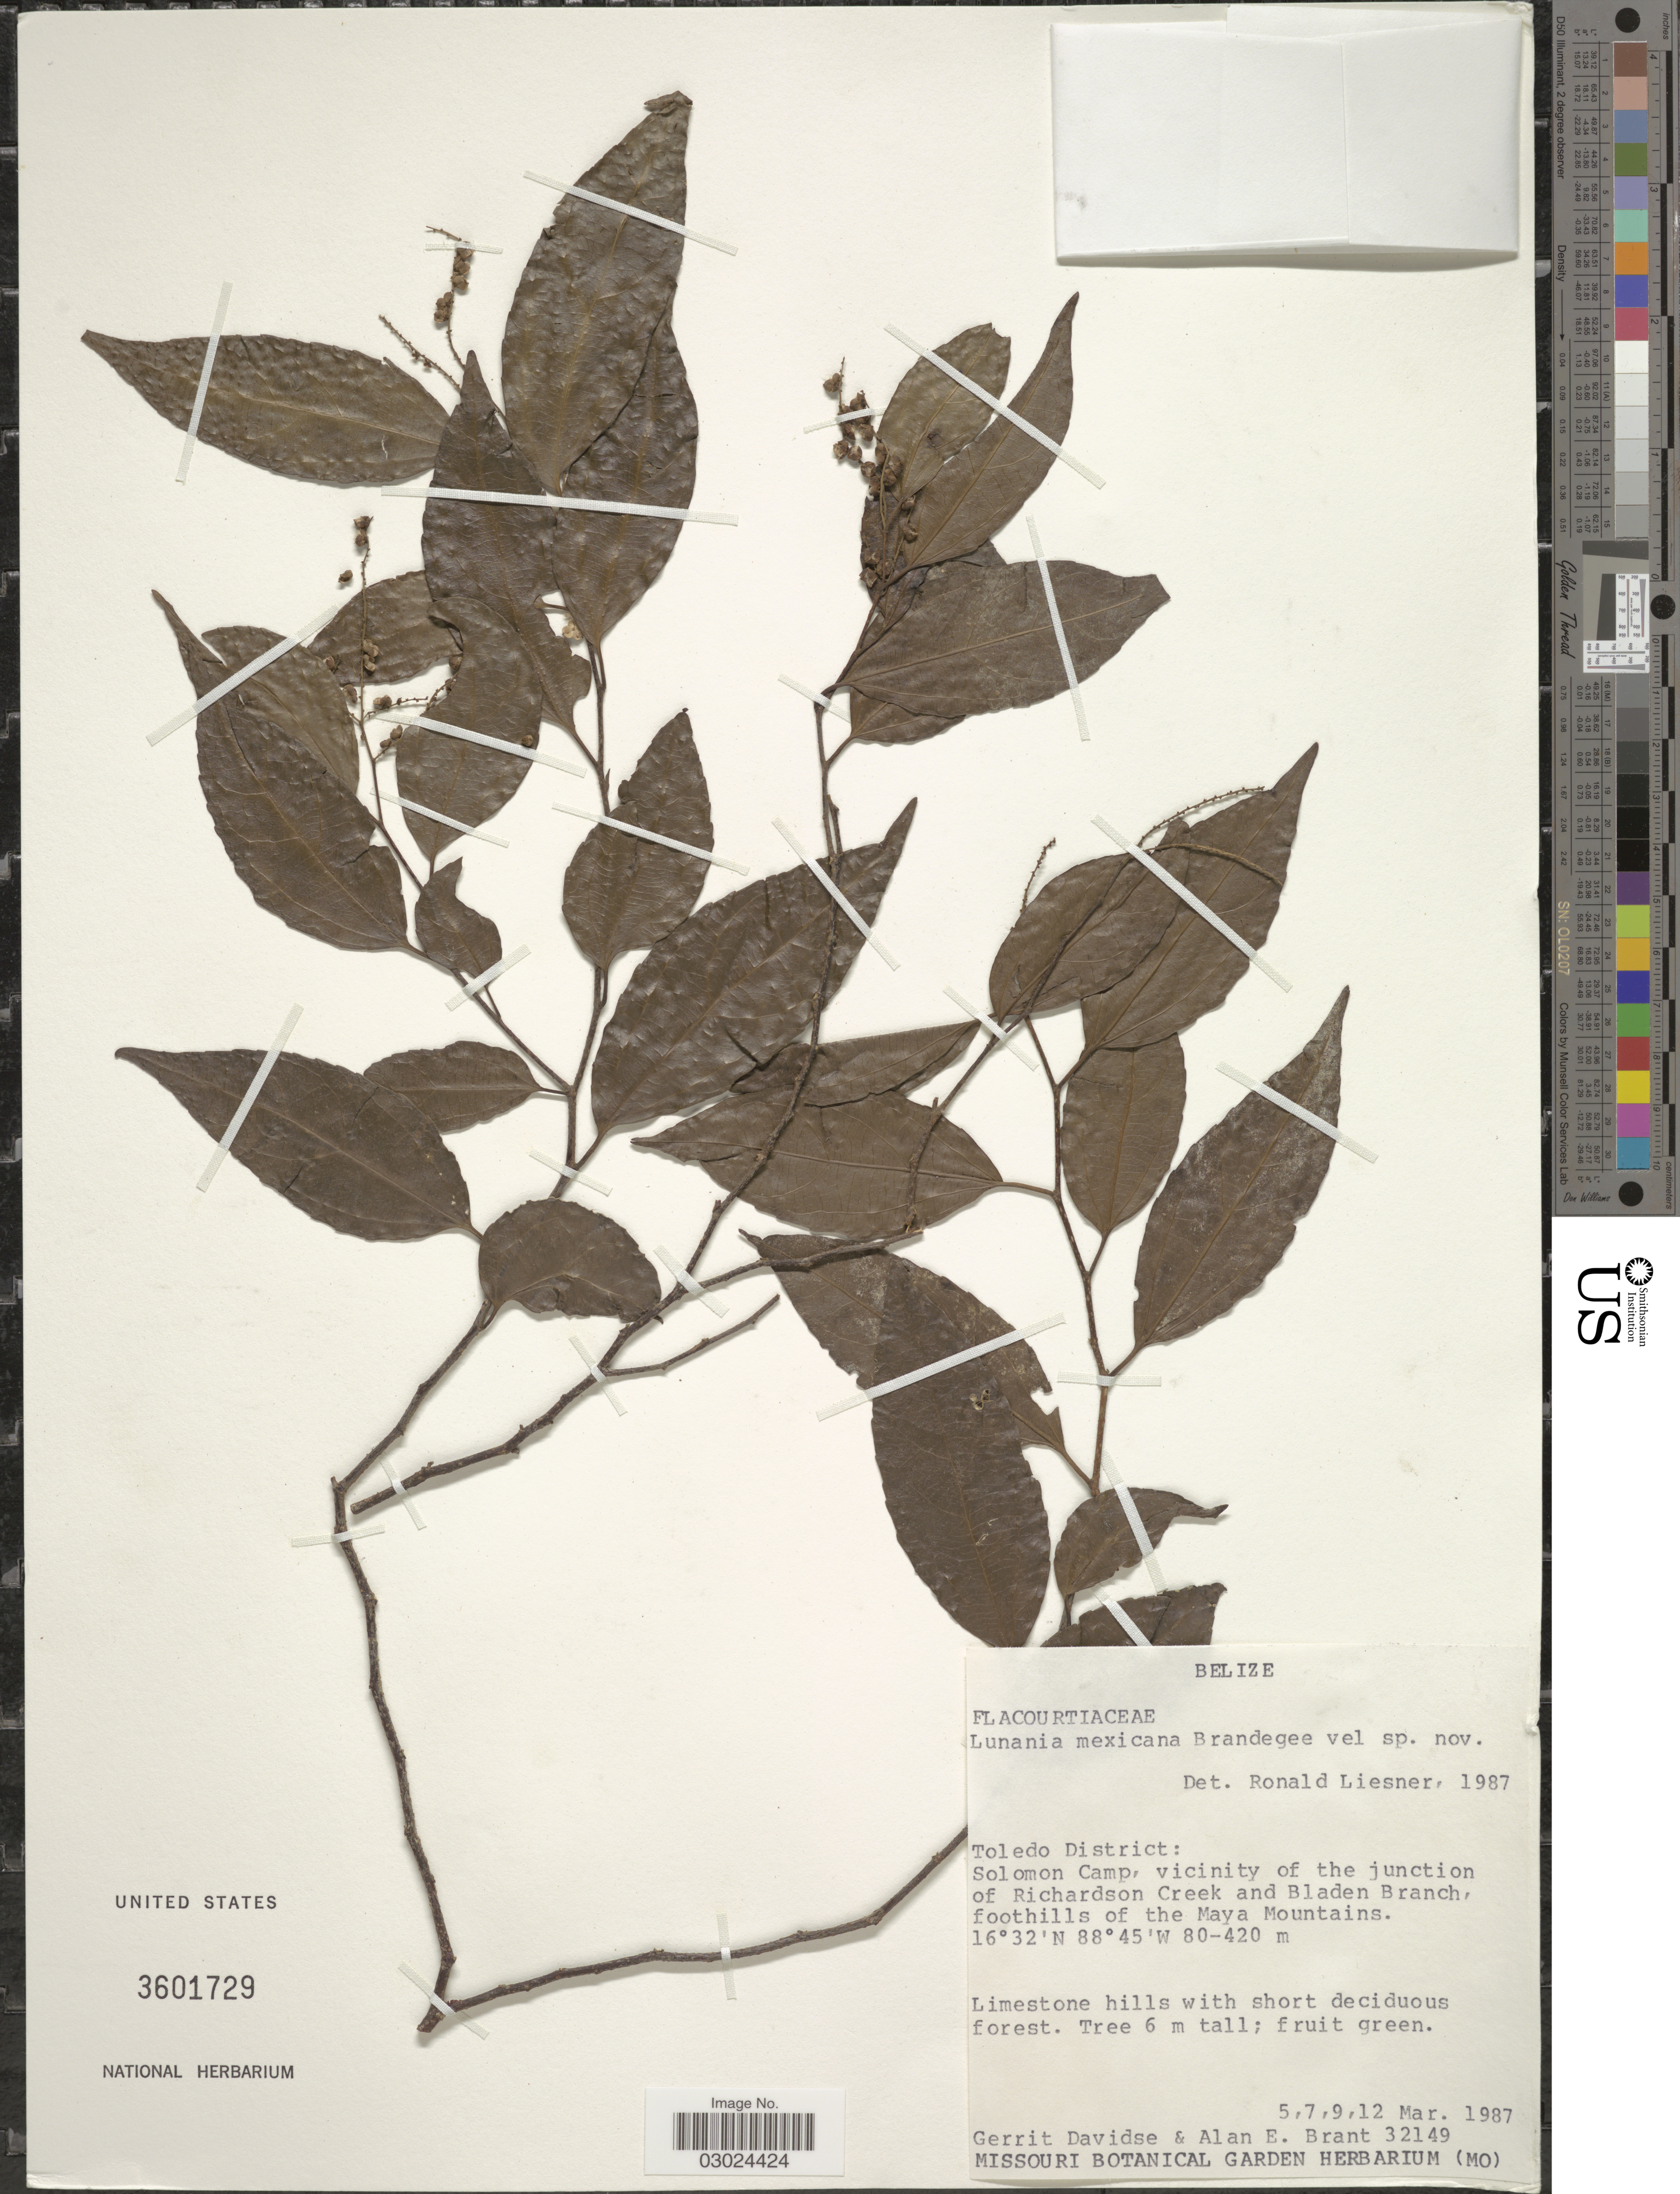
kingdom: Plantae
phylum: Tracheophyta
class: Magnoliopsida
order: Malpighiales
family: Salicaceae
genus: Lunania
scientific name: Lunania mexicana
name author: Brandegee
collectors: G. Davidse & A. Brant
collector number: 32149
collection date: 1987-03-05/1987-03-12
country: Belize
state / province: Toledo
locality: Toledo District: Solomon Camp, vicinity of the junction of Richardson Creek and Bladen Branch, foothills of the Maya Mountains.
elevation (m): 80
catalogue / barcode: US 3601729